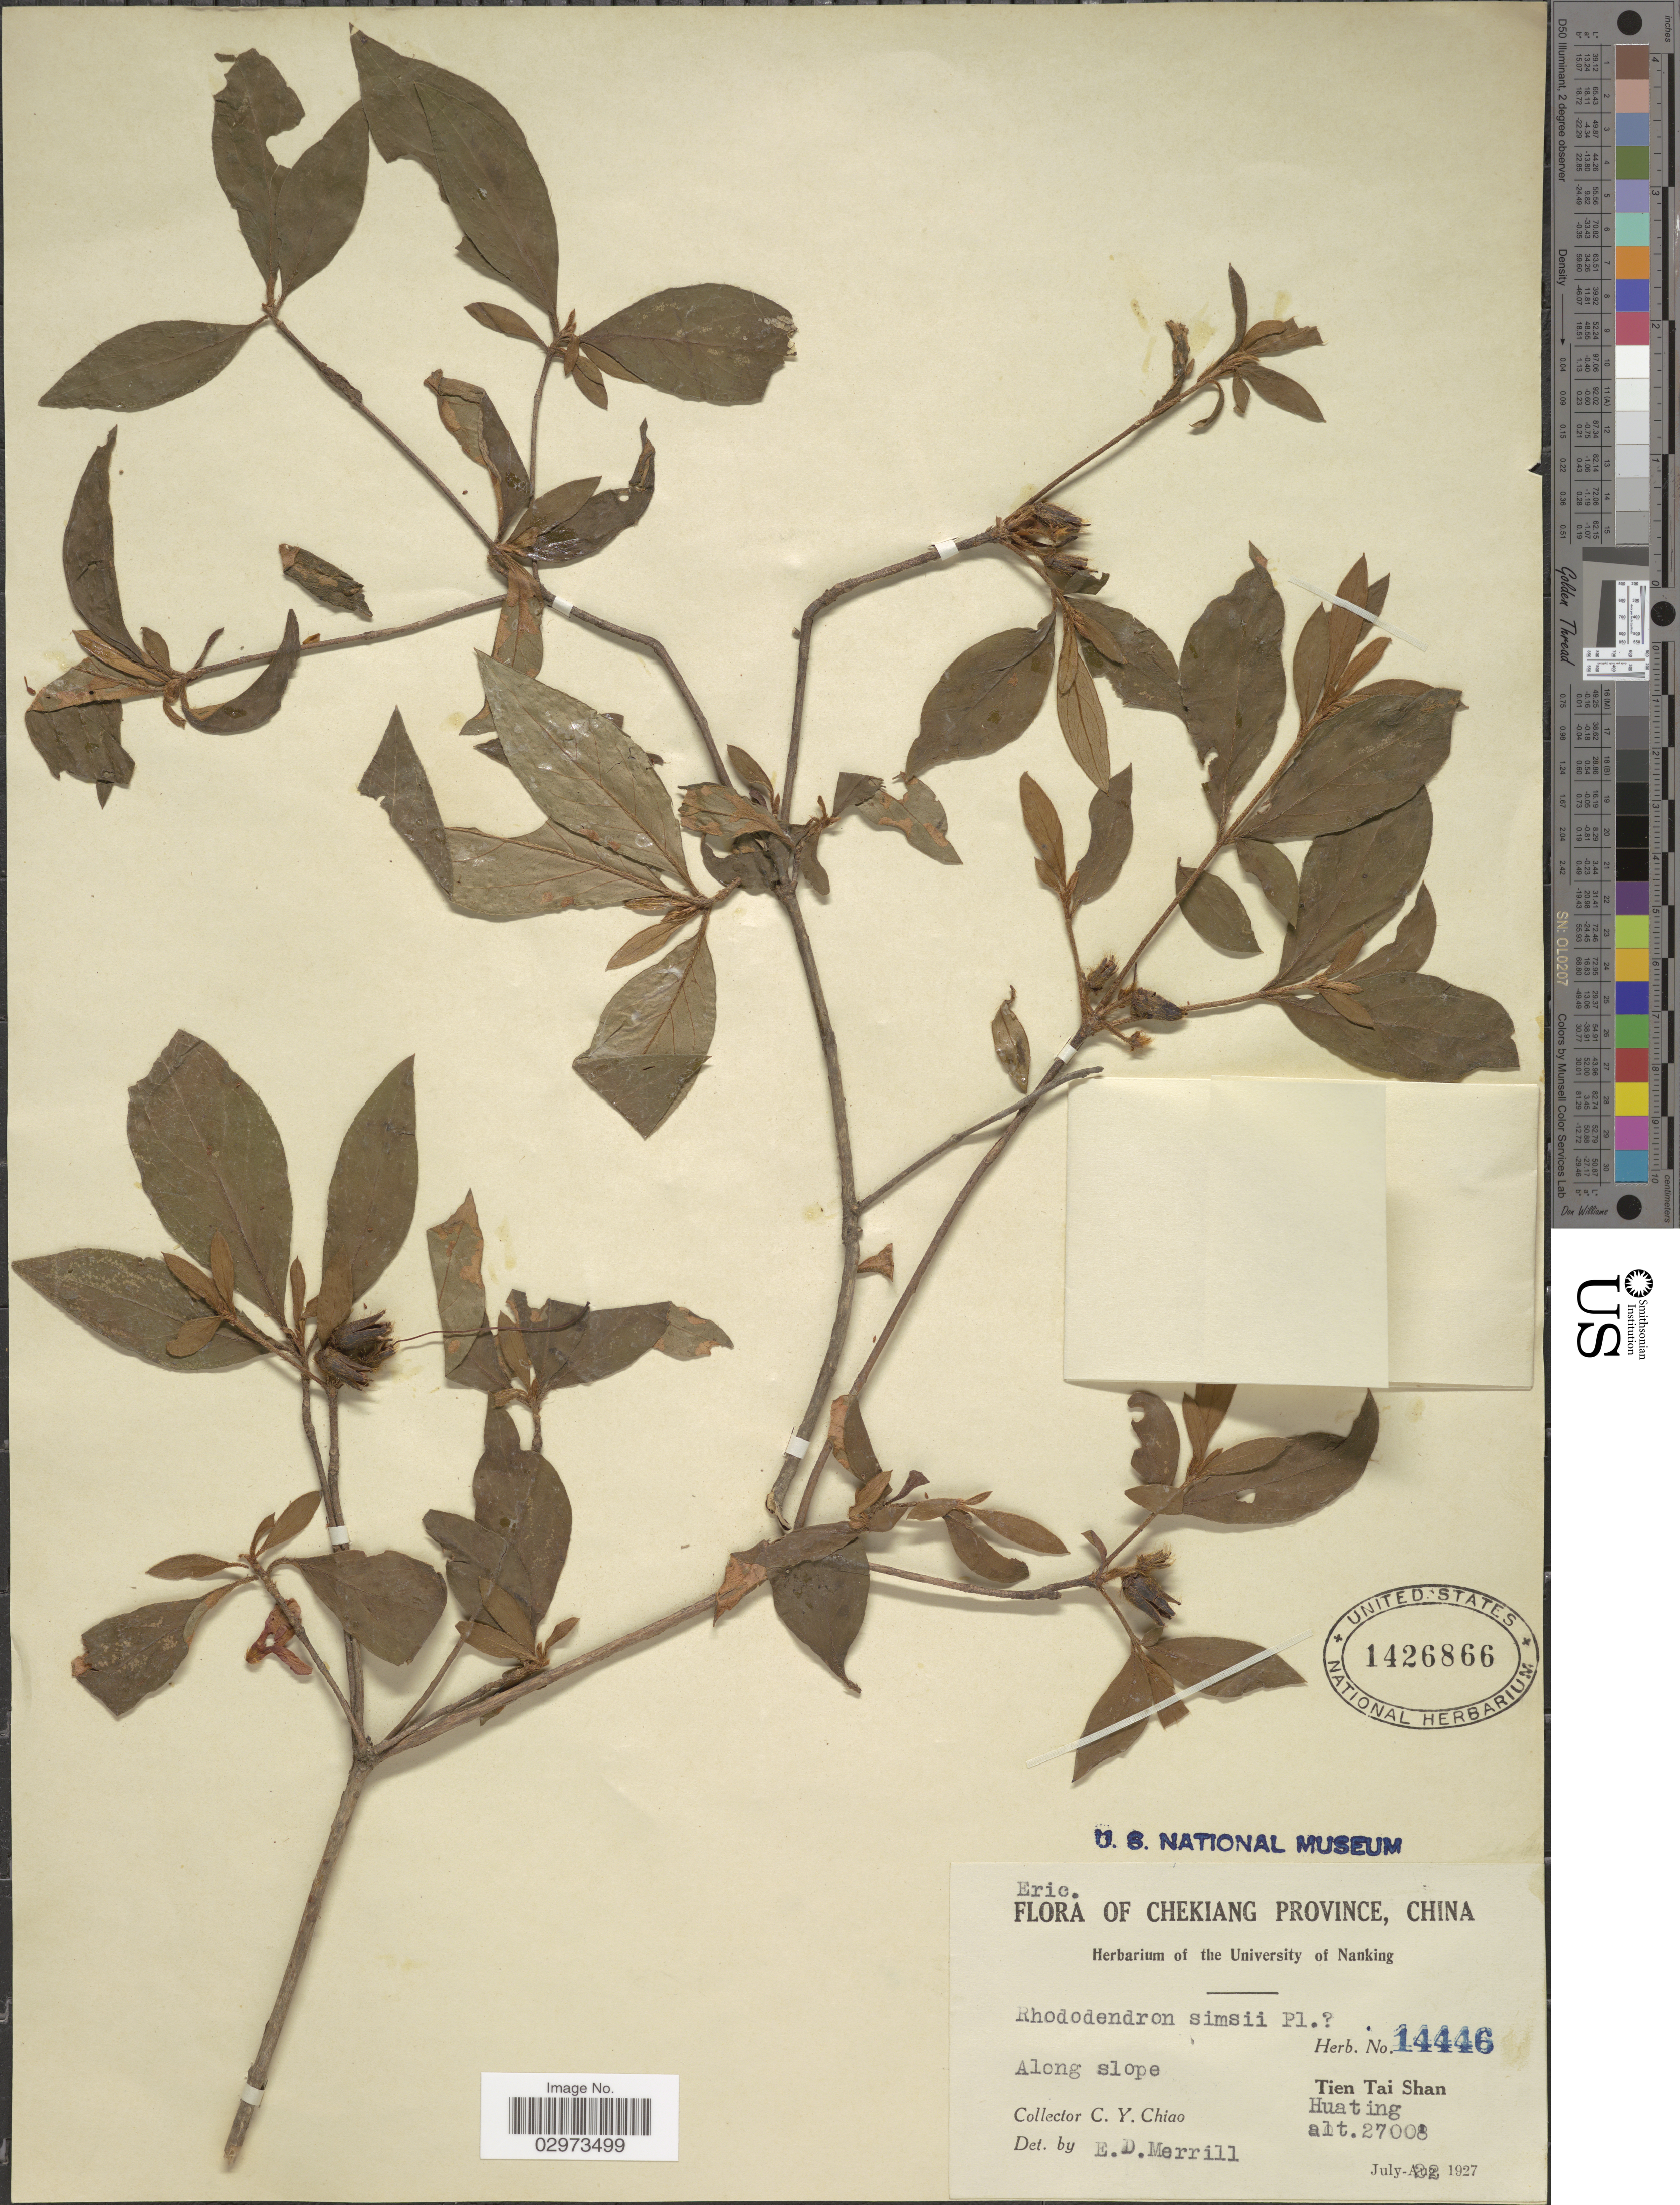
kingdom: Plantae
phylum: Tracheophyta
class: Magnoliopsida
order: Ericales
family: Ericaceae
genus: Rhododendron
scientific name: Rhododendron simsii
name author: Planch.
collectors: C. Y. Chiao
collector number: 14446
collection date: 1927-07-22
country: China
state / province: Zhejiang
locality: Chekiang Province. Along slope, Tien Tai Shan, Huating.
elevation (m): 823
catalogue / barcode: US 1426866